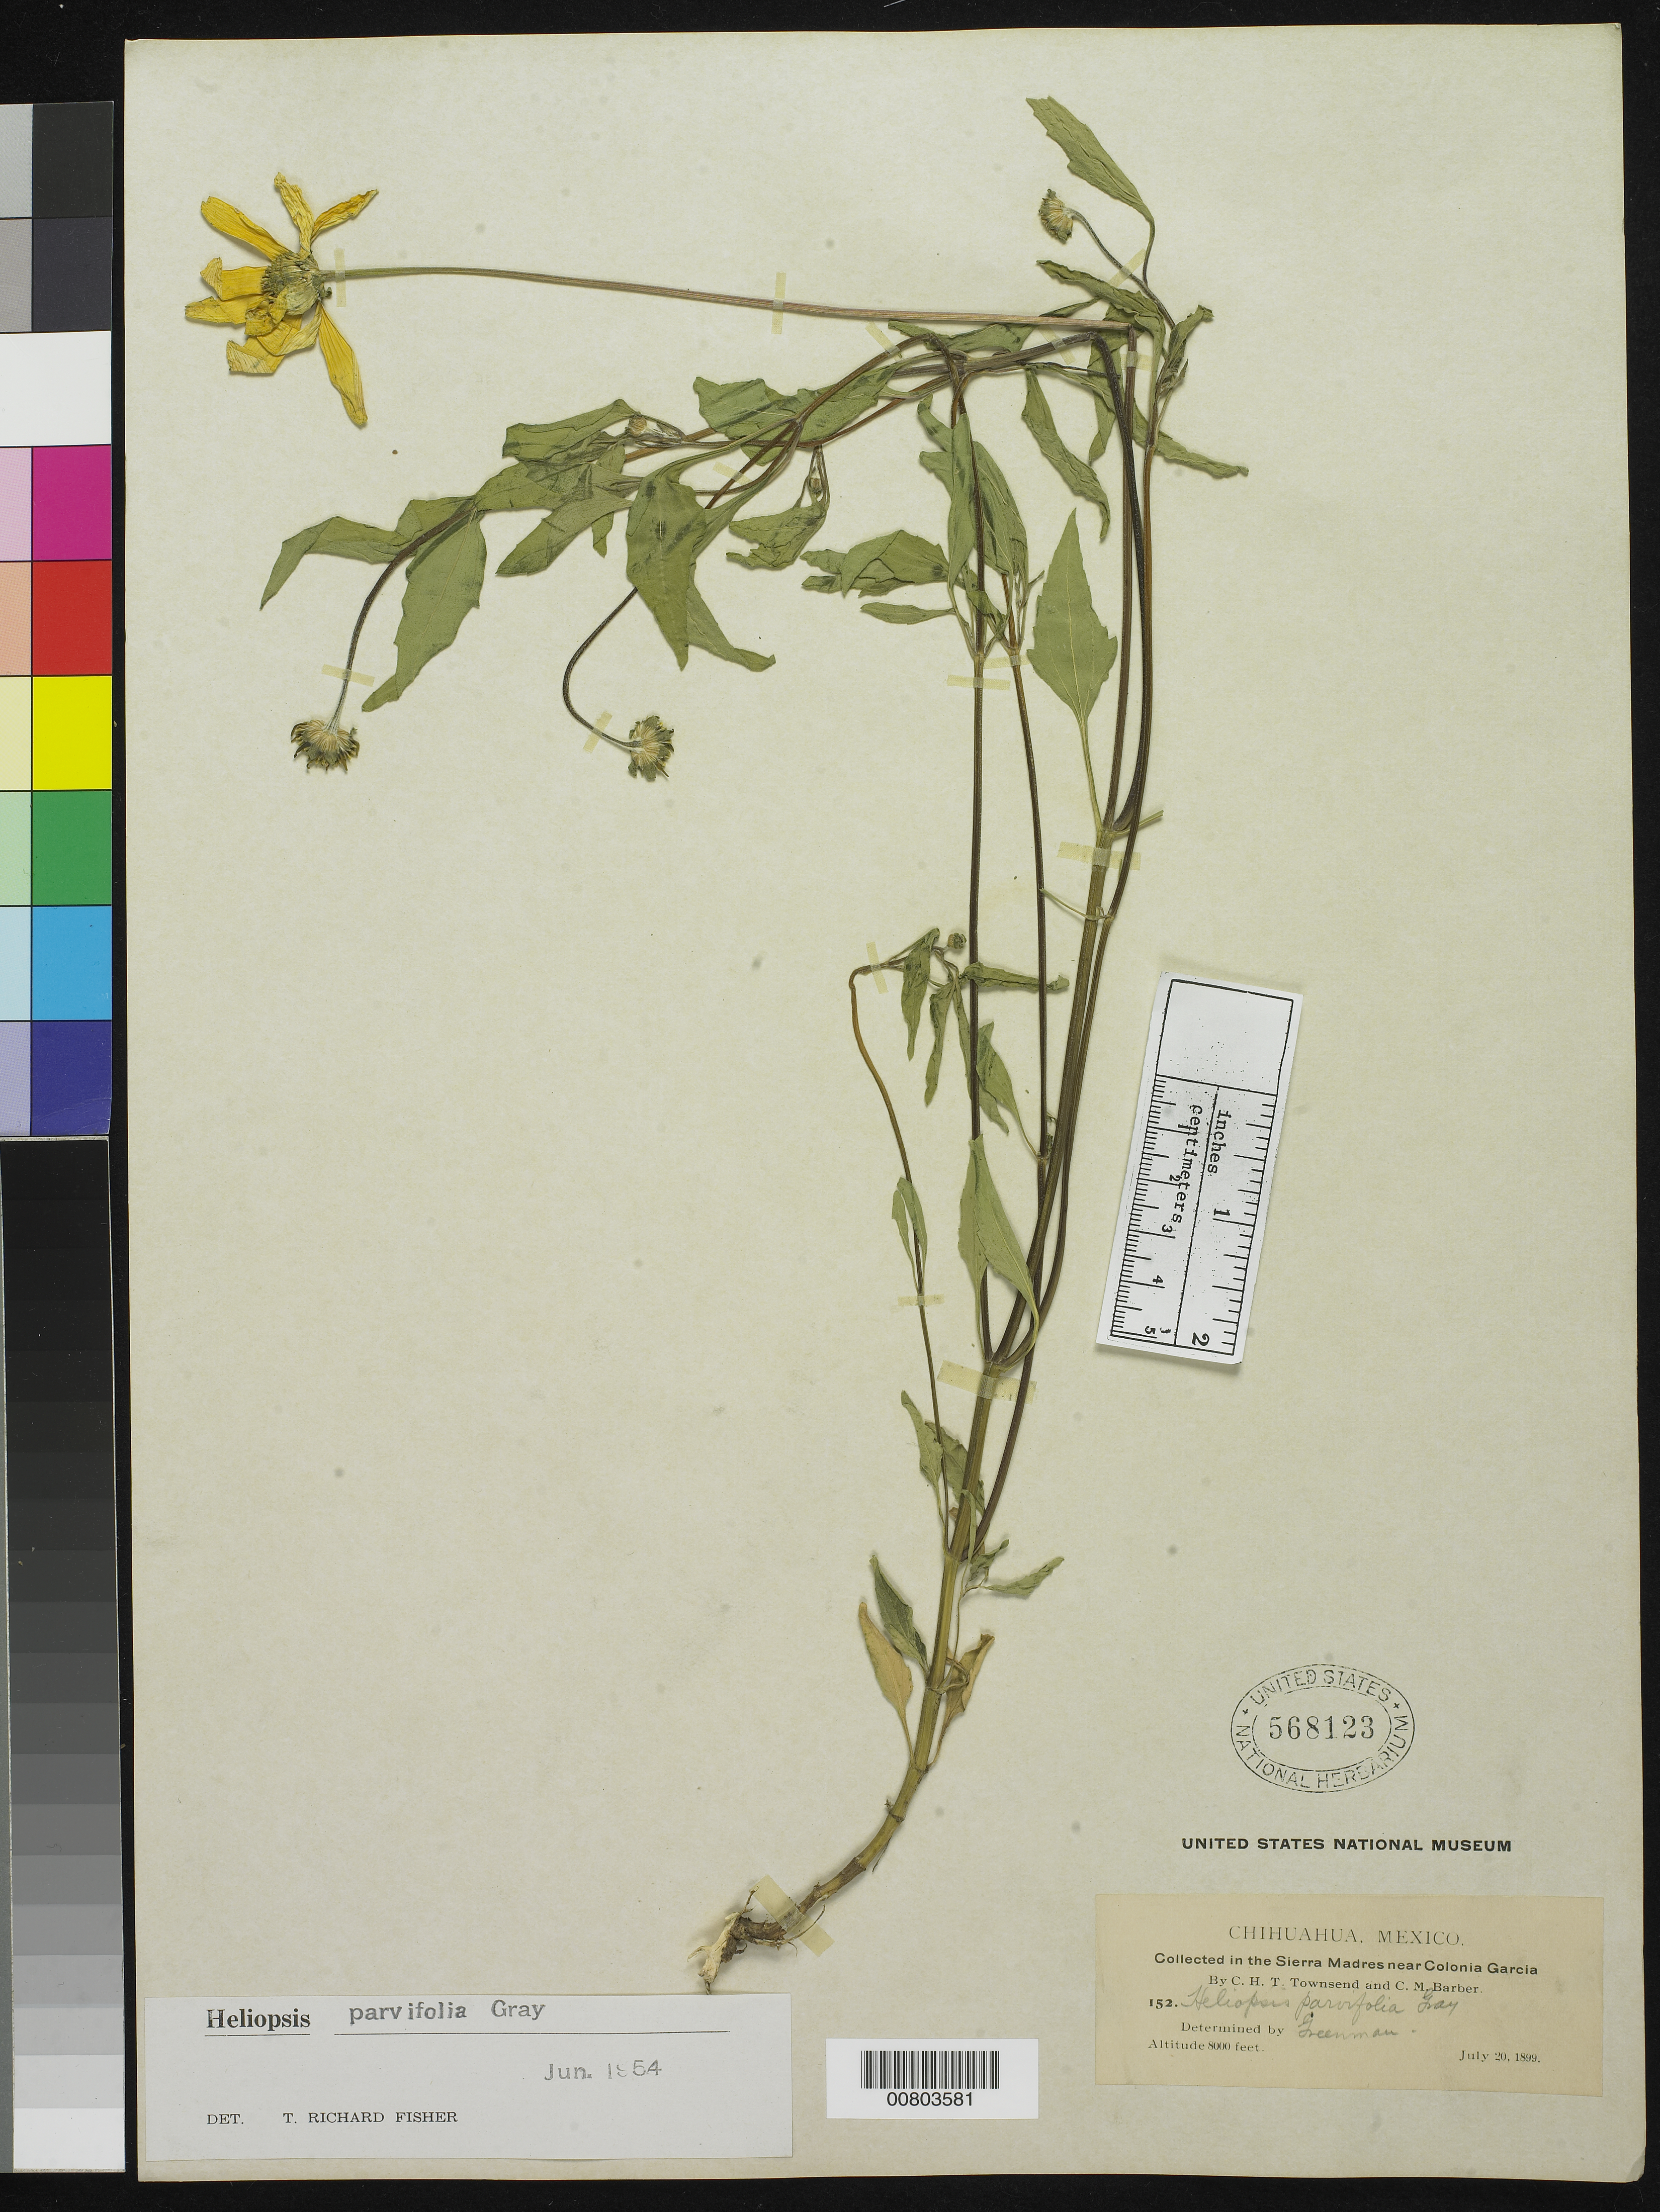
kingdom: Plantae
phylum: Tracheophyta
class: Magnoliopsida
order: Asterales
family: Asteraceae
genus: Heliopsis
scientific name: Heliopsis parvifolia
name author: A. Gray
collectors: C. H. T. Townsend & C. Barber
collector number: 152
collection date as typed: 20 Jul 1899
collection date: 1899-07-20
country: Mexico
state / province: Chihuahua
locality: Sierra Madre near Colonia García.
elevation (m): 2438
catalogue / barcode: US 568123